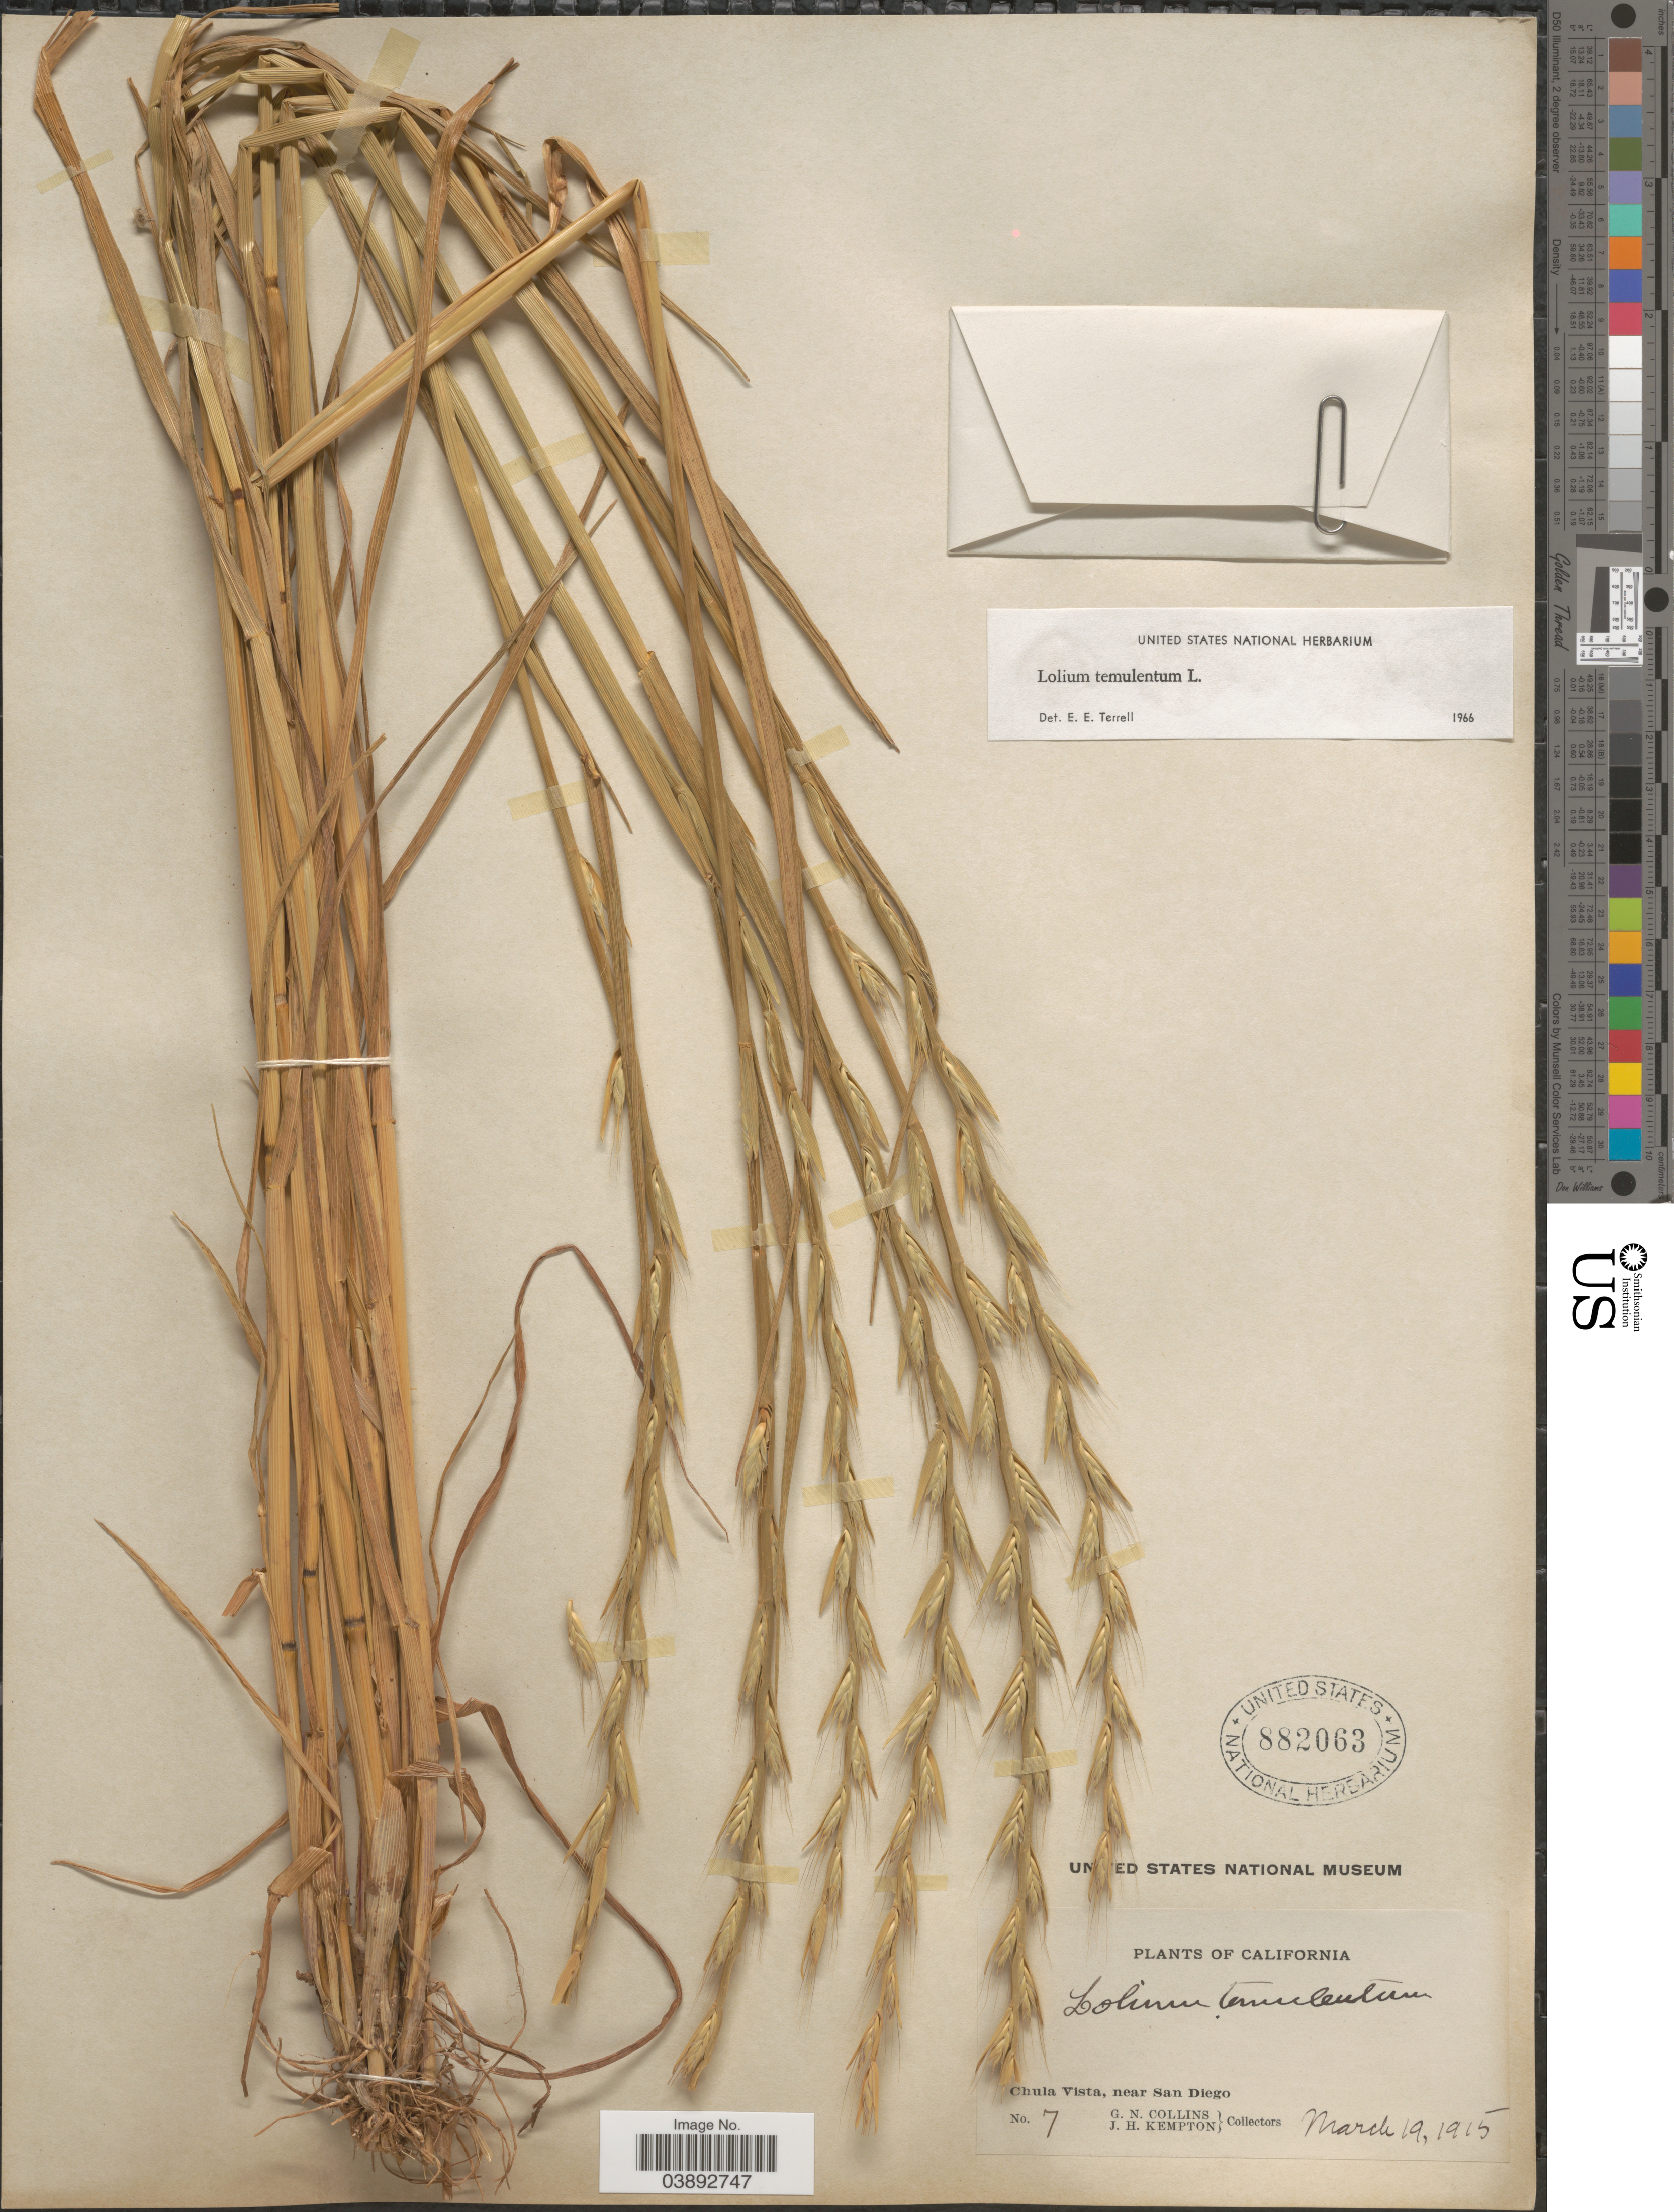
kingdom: Plantae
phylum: Tracheophyta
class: Liliopsida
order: Poales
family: Poaceae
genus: Lolium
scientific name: Lolium temulentum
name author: L.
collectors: G. Collins & J. H. Kempton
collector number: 7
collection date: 1915-03-19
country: United States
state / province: California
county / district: San Diego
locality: Chula Vista, near San Diego.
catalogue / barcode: US 882063